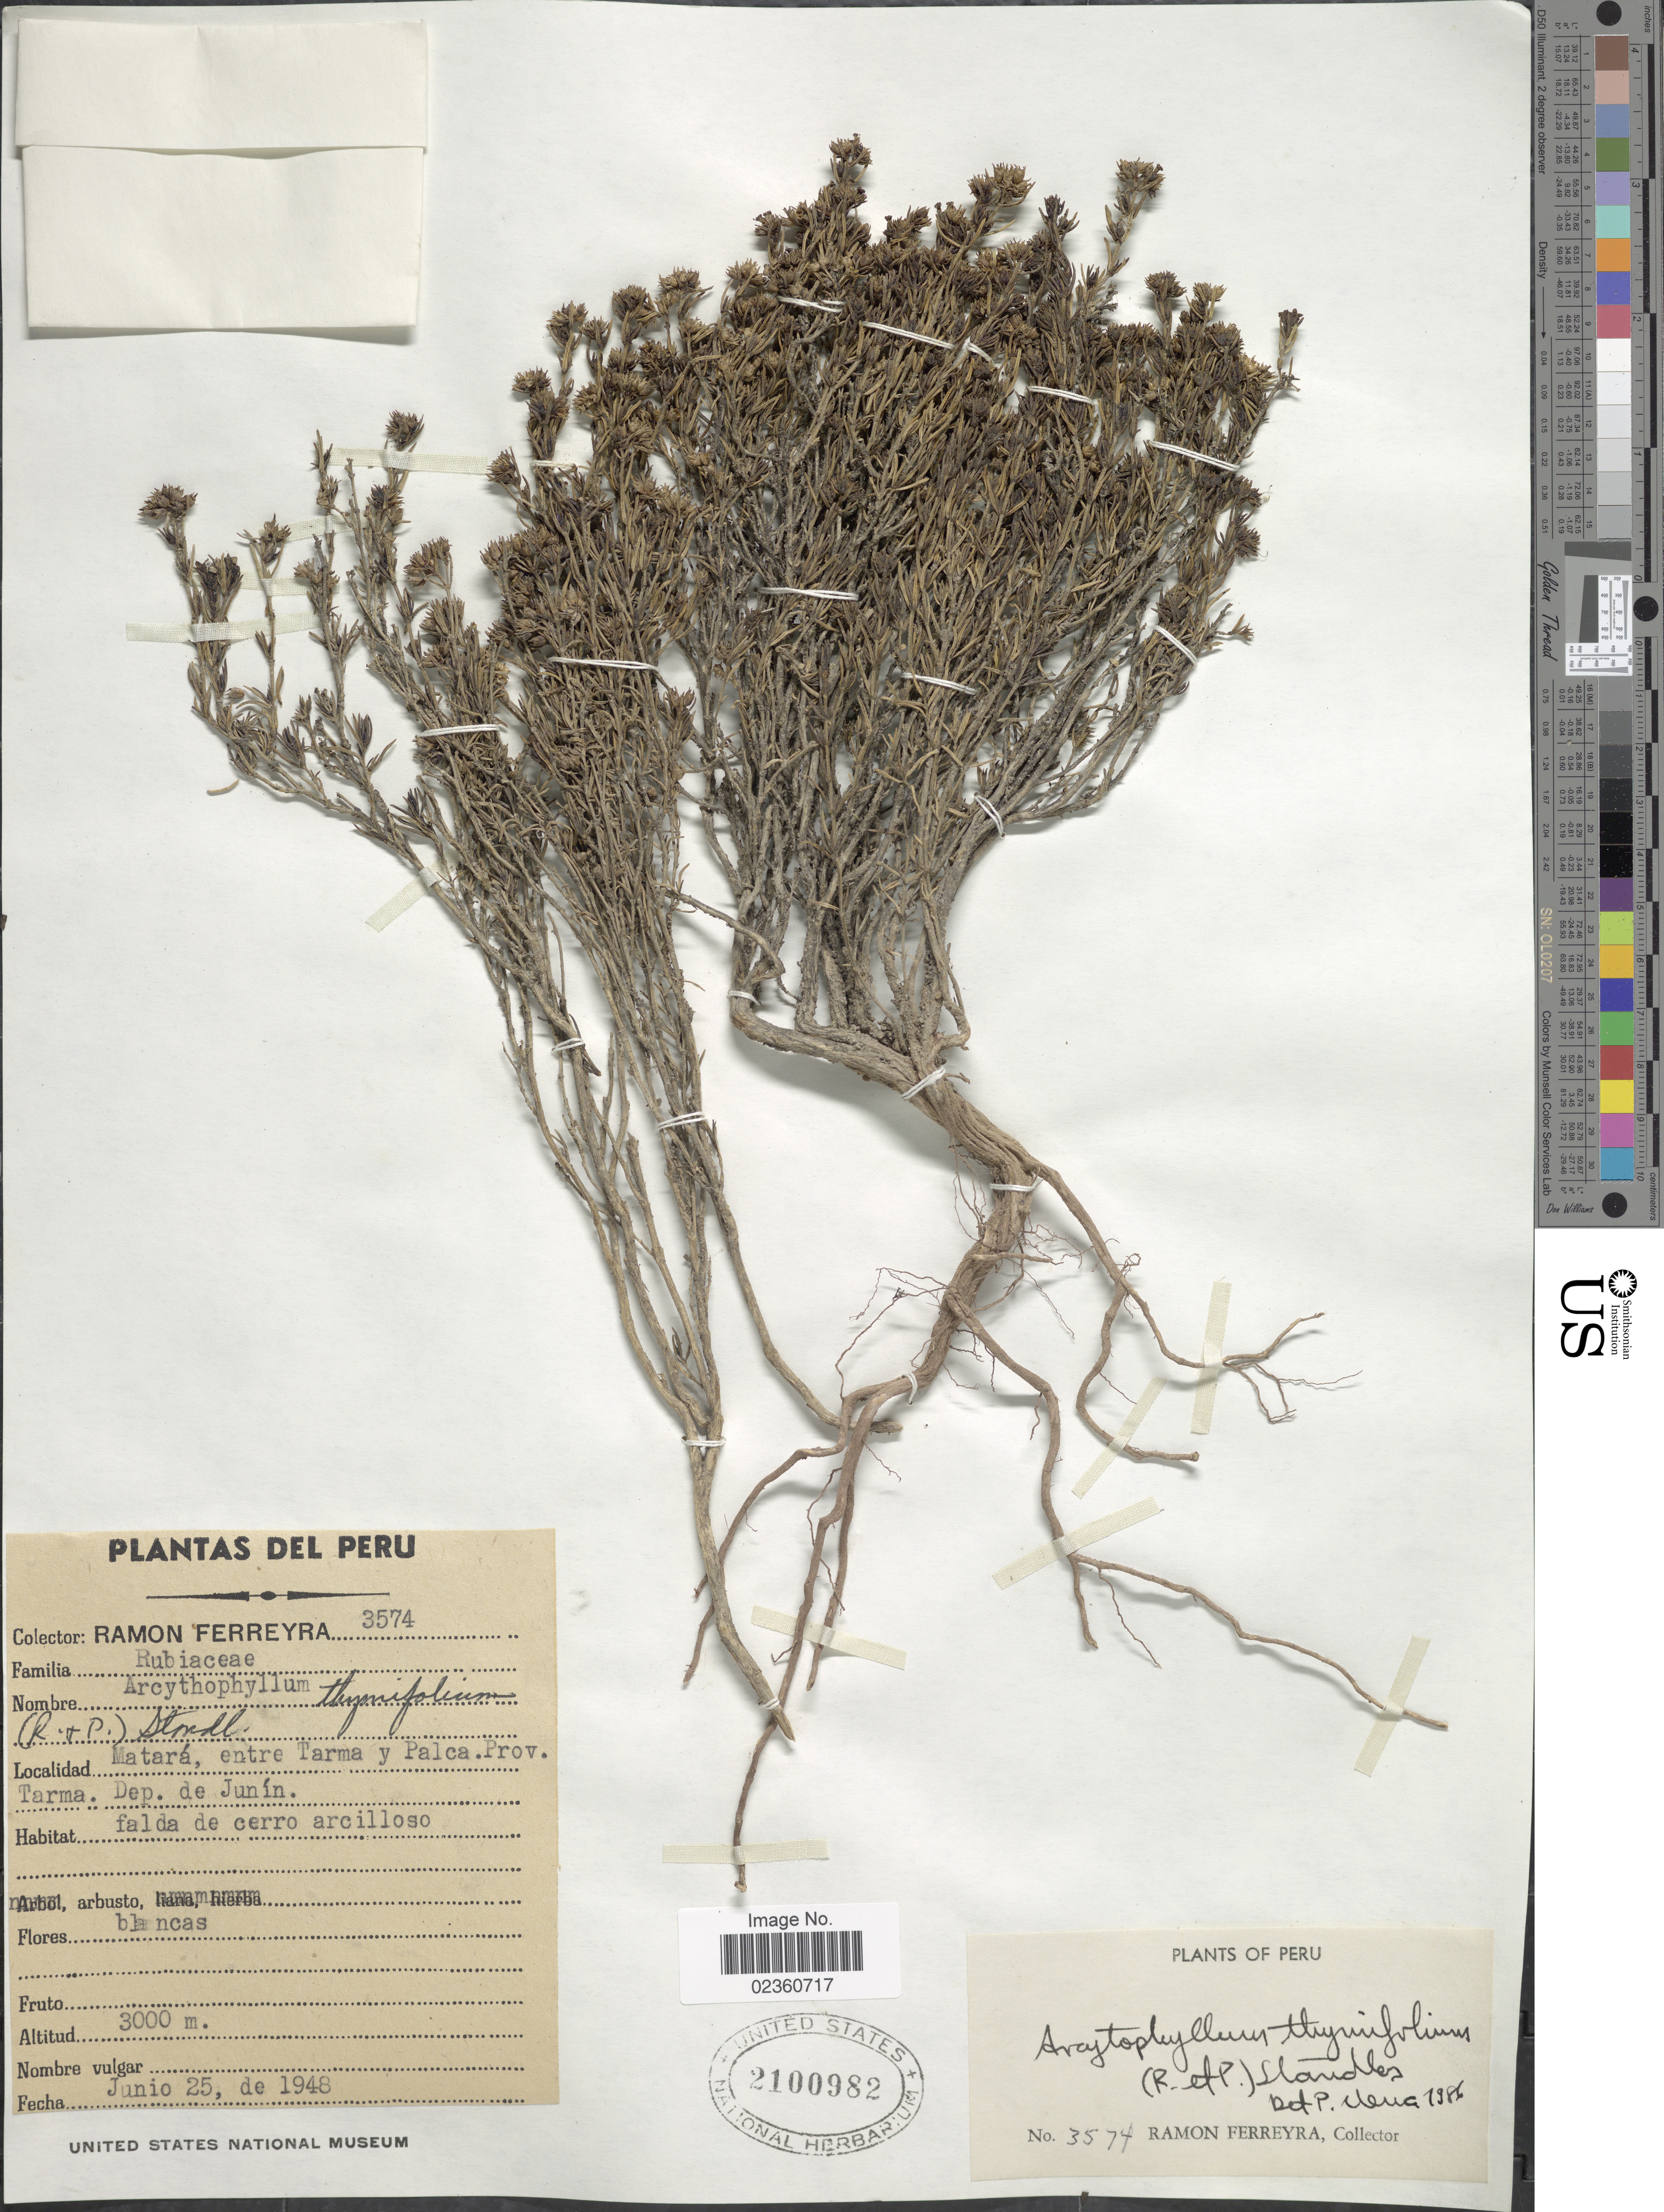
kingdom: Plantae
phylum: Tracheophyta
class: Magnoliopsida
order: Gentianales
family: Rubiaceae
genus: Arcytophyllum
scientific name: Arcytophyllum thymifolium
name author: (Ruiz & Pav.) Standl.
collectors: R. A. Ferreyra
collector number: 3574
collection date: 1948-06-25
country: Peru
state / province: Junín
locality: Matará, entre Tarma y Palca. Prov. Tarma, Dep de Junín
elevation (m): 3000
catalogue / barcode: US 2100982